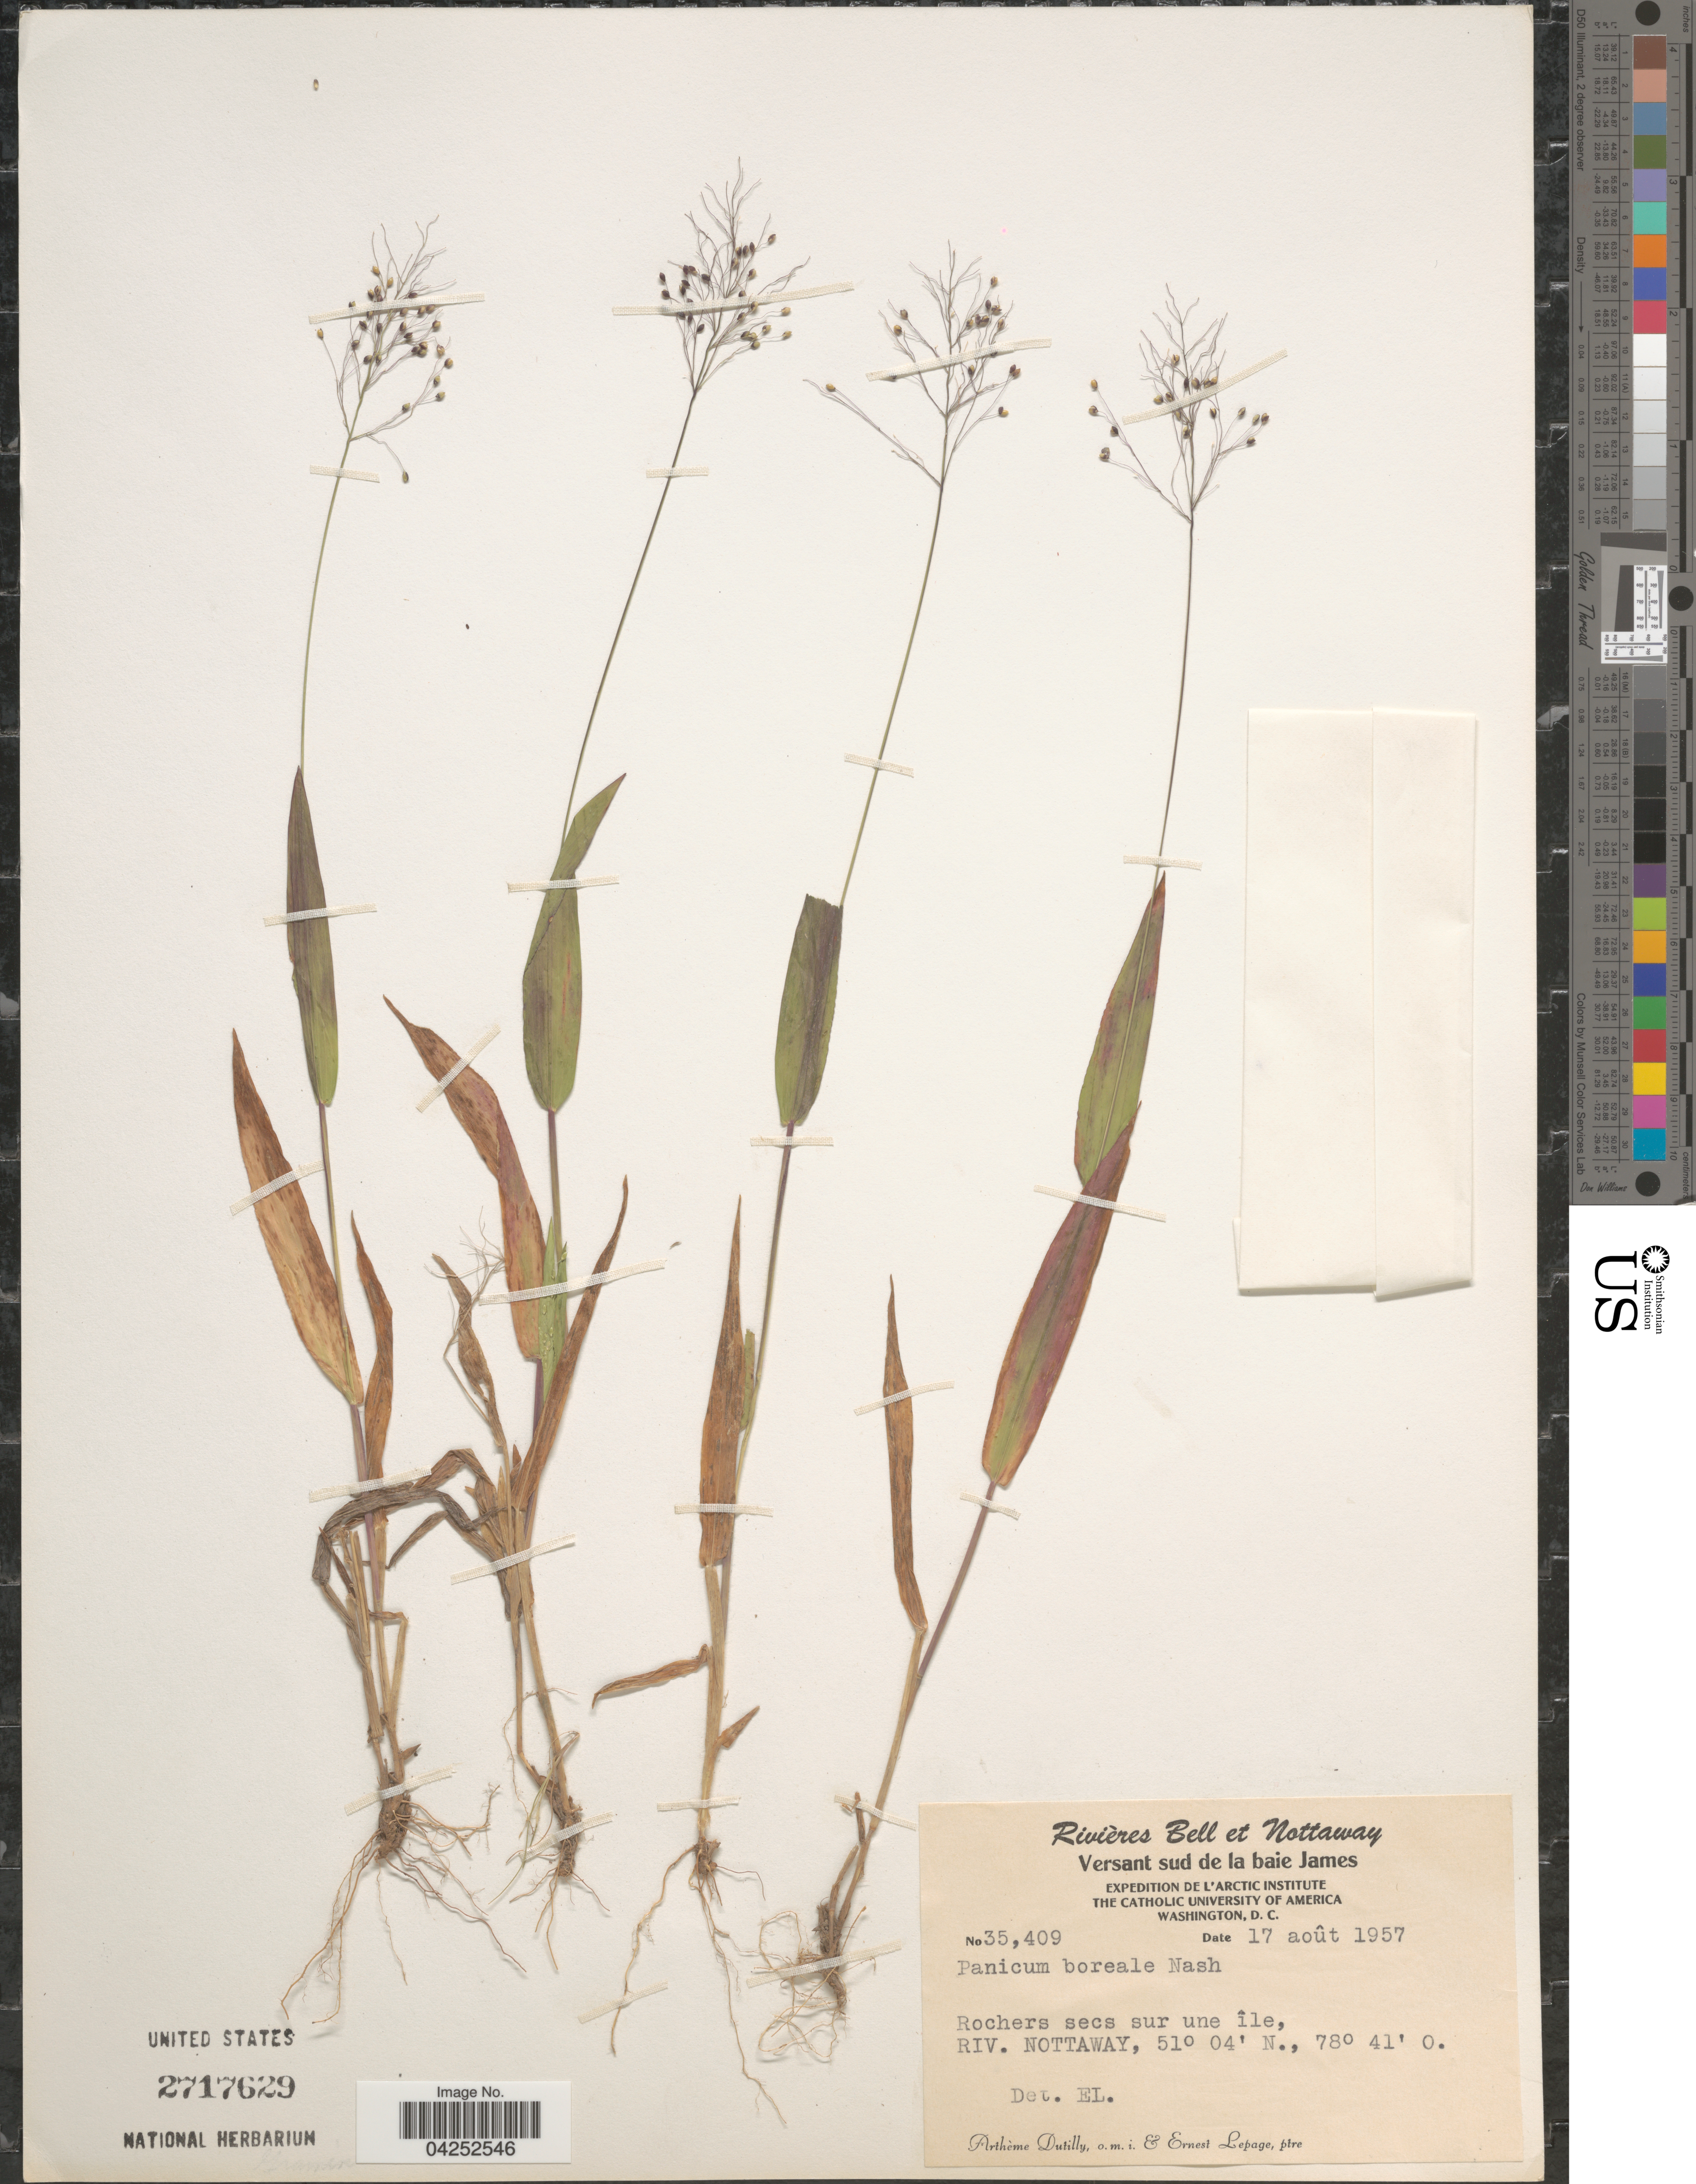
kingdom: Plantae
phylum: Tracheophyta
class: Liliopsida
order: Poales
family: Poaceae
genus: Dichanthelium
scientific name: Dichanthelium boreale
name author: (Nash) Freckmann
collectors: A. Dutilly & E. Lepage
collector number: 35409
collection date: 1957-08-17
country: Canada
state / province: Quebec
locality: Rivières Bell et Nottaway. Versant sud de la baie James. Expedition de L'Arctic Institute. Rochers secs sur une île, Riv. Nottaway.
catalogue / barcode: US 2717629